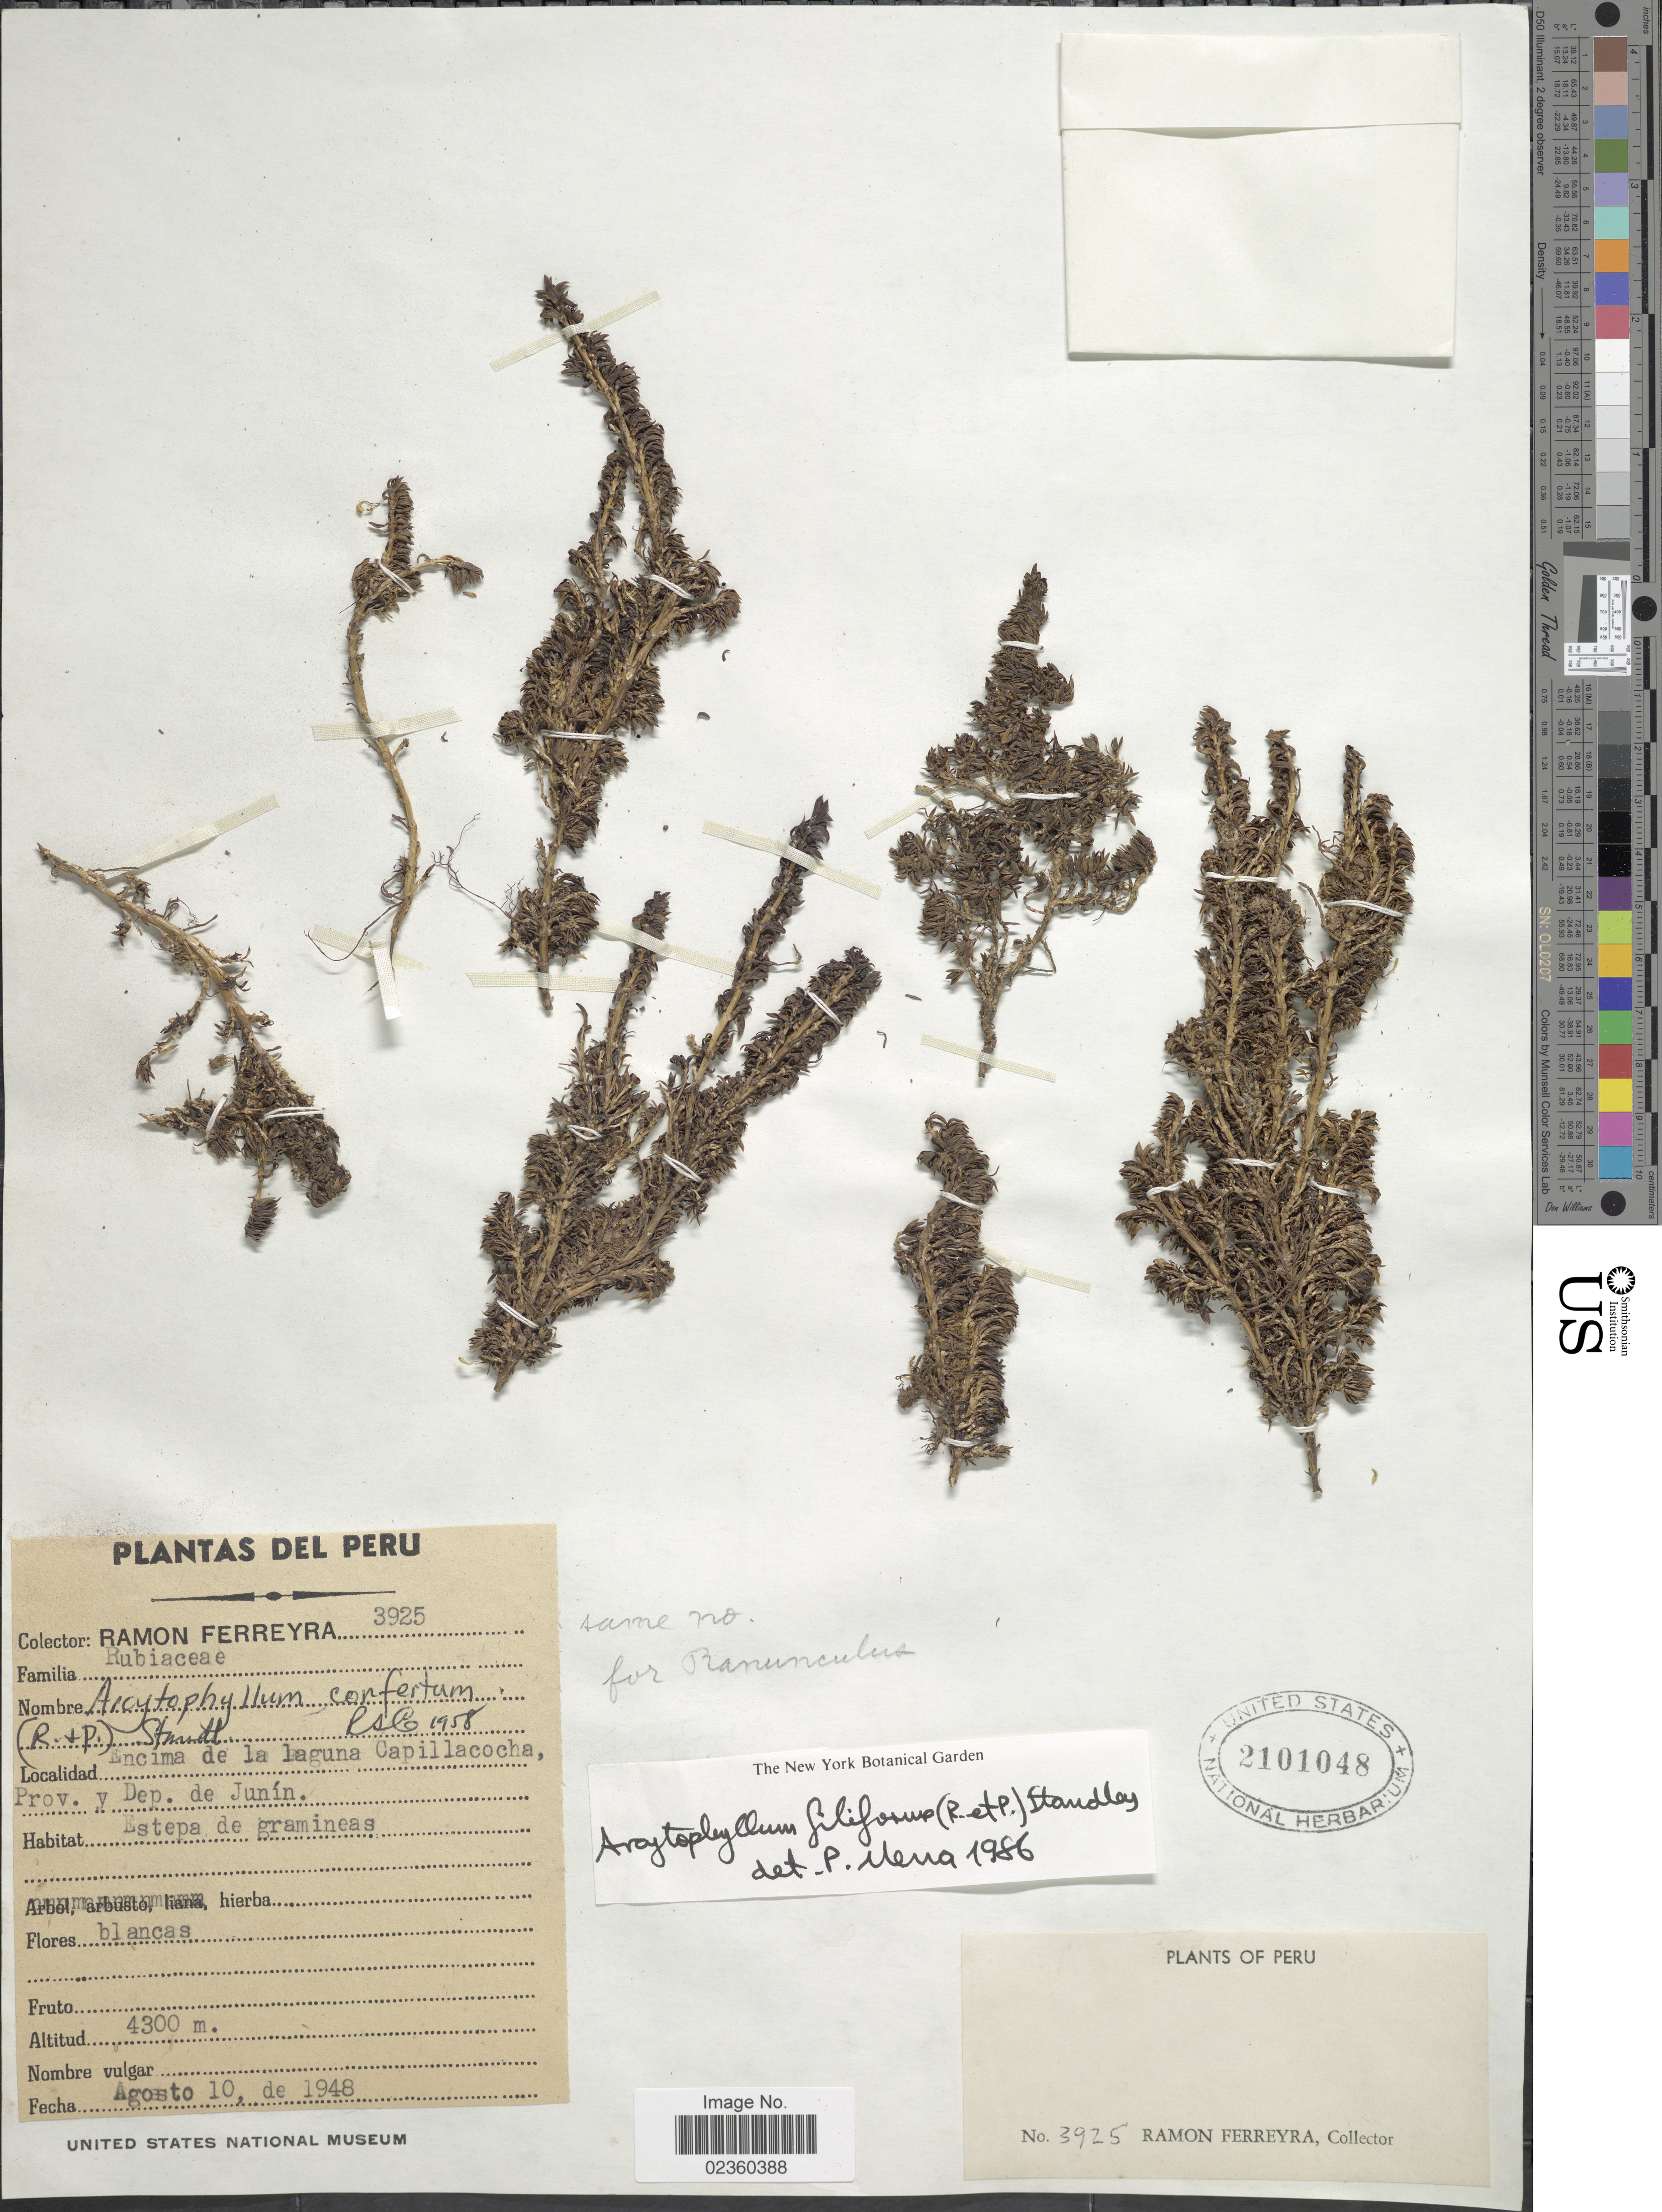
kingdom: Plantae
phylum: Tracheophyta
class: Magnoliopsida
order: Gentianales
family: Rubiaceae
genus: Arcytophyllum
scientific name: Arcytophyllum filiforme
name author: (Ruiz & Pav.) Standl.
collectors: R. A. Ferreyra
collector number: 3925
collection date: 1948-08-10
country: Peru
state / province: Junín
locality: Encima de la laguna Capillacocha, Prov. y Dep de Junín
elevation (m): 4300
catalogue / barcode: US 2101048